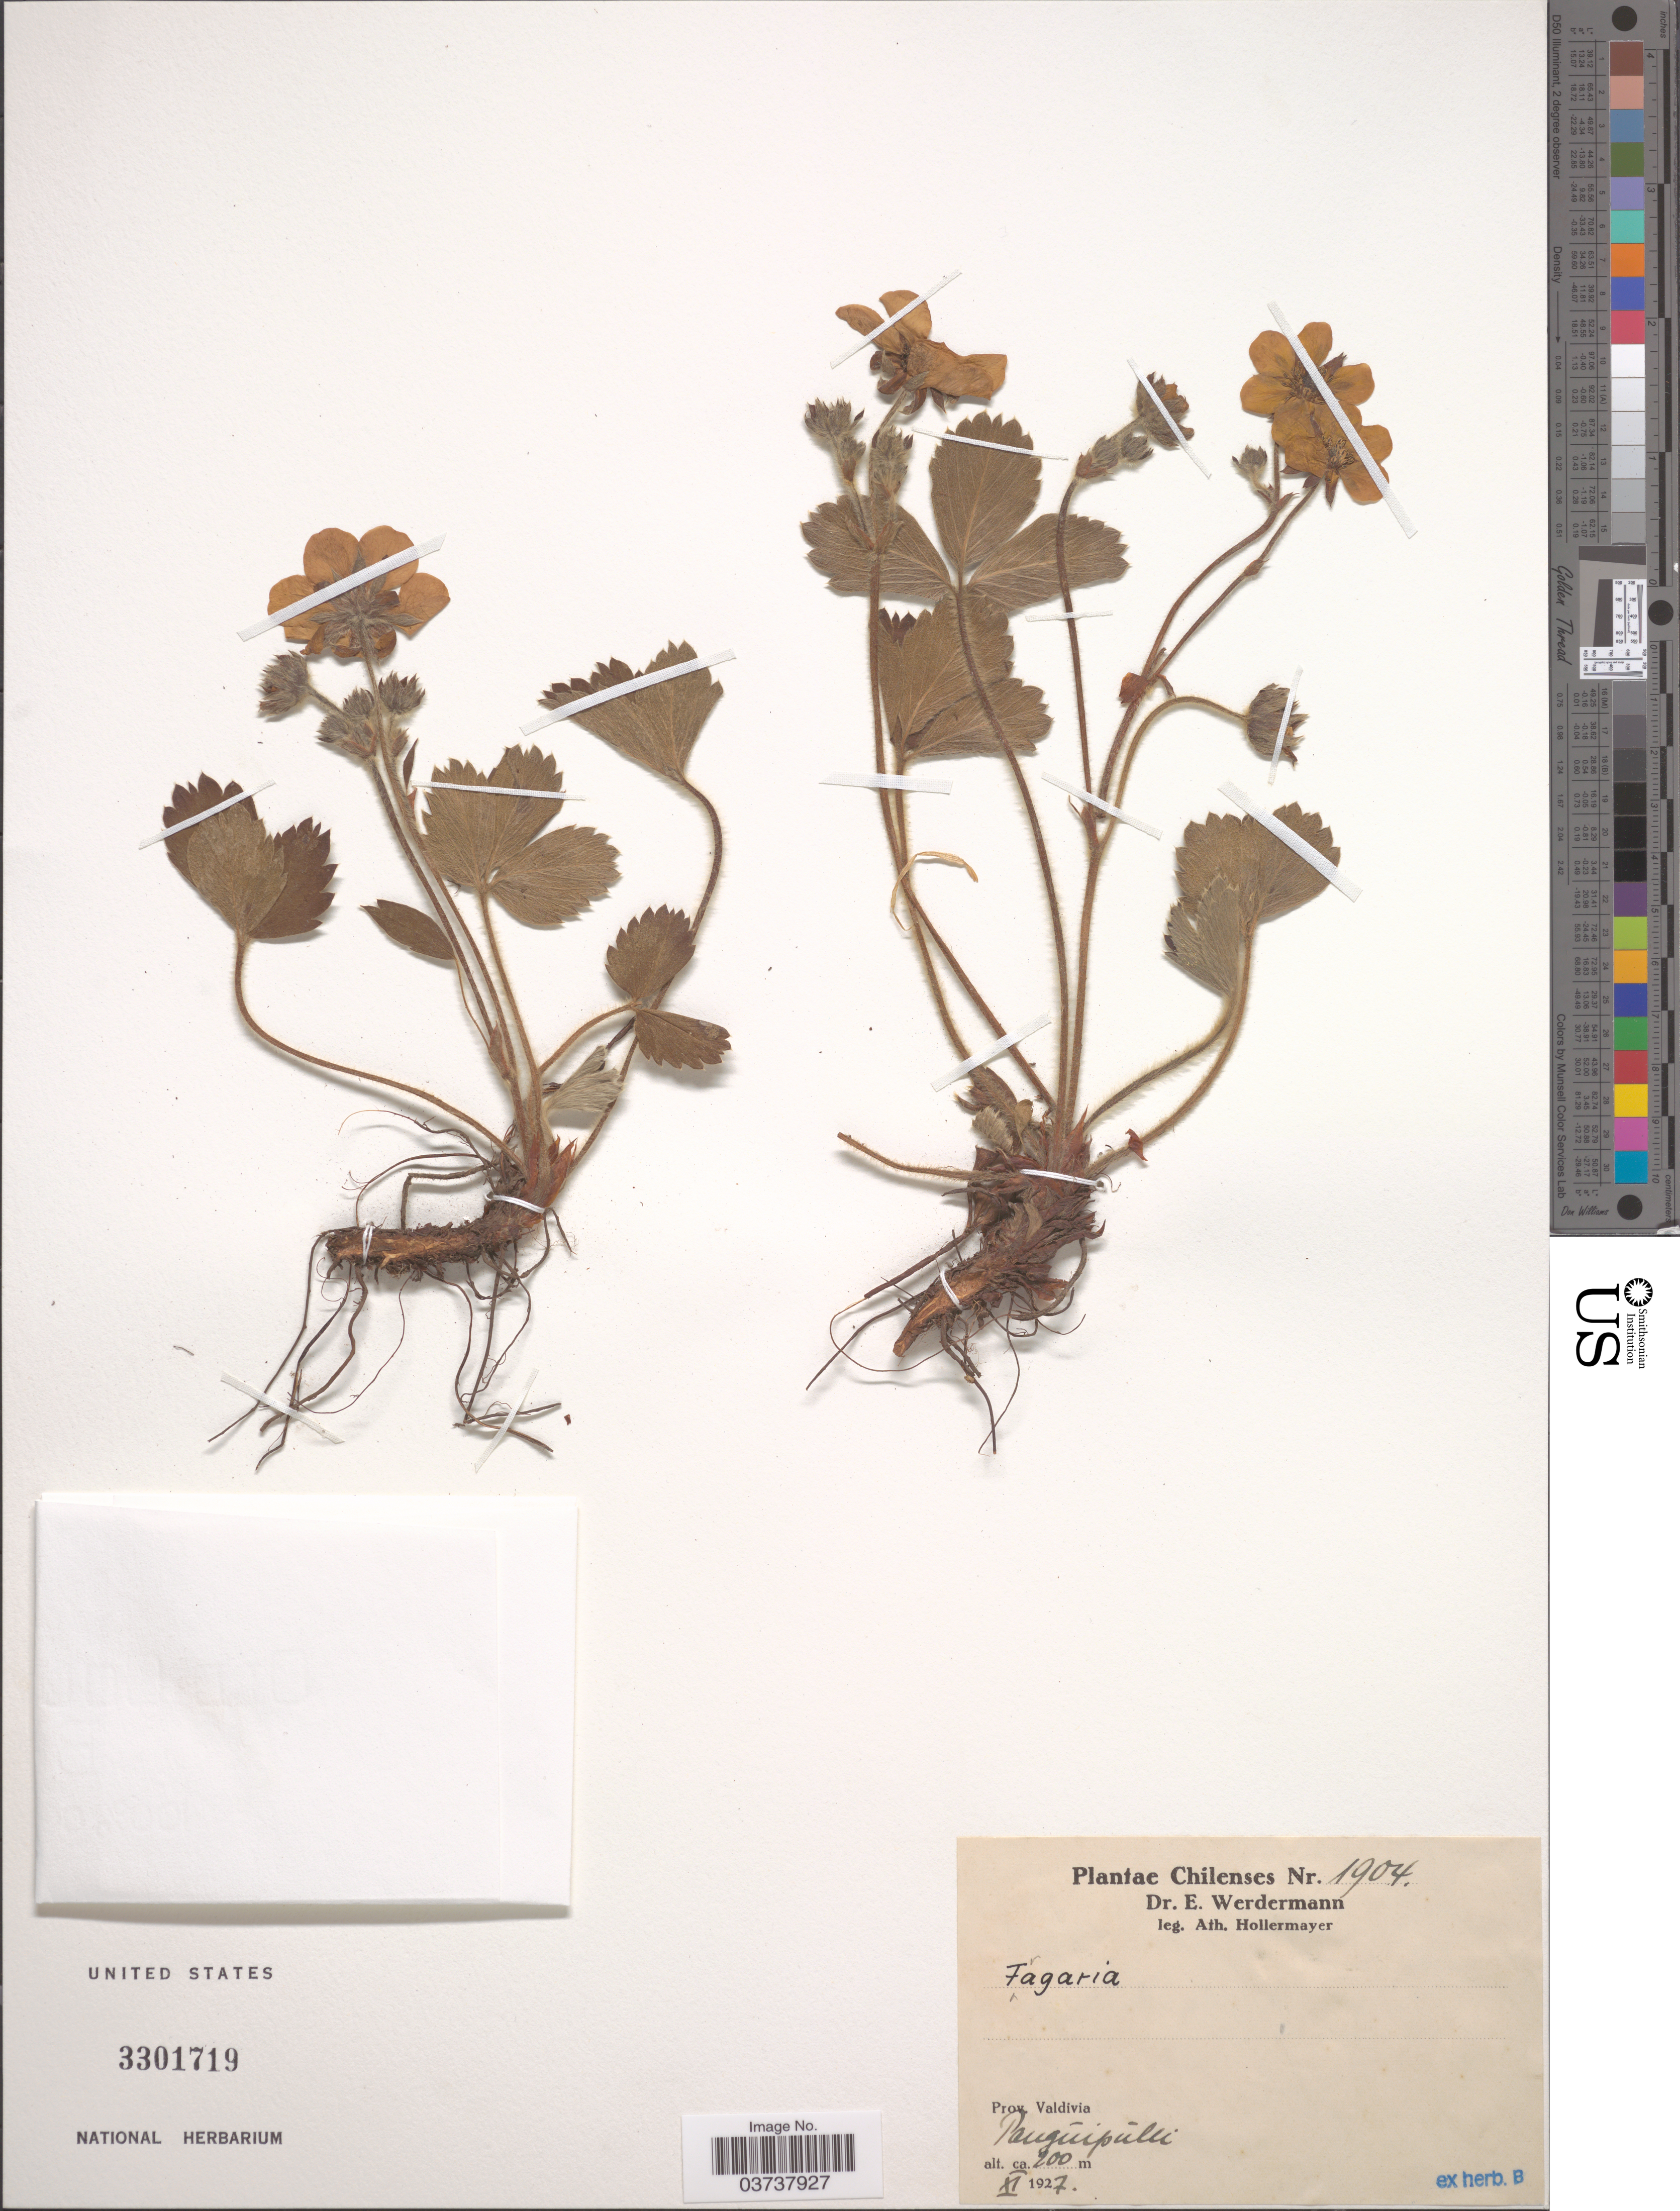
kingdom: Plantae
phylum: Tracheophyta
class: Magnoliopsida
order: Rosales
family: Rosaceae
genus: Fragaria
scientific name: Fragaria sp.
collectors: A. Hollermayer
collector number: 1904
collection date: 1927-11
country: Chile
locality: Prov. Valdivia. Panguipulli.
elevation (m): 200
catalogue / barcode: US 3301719